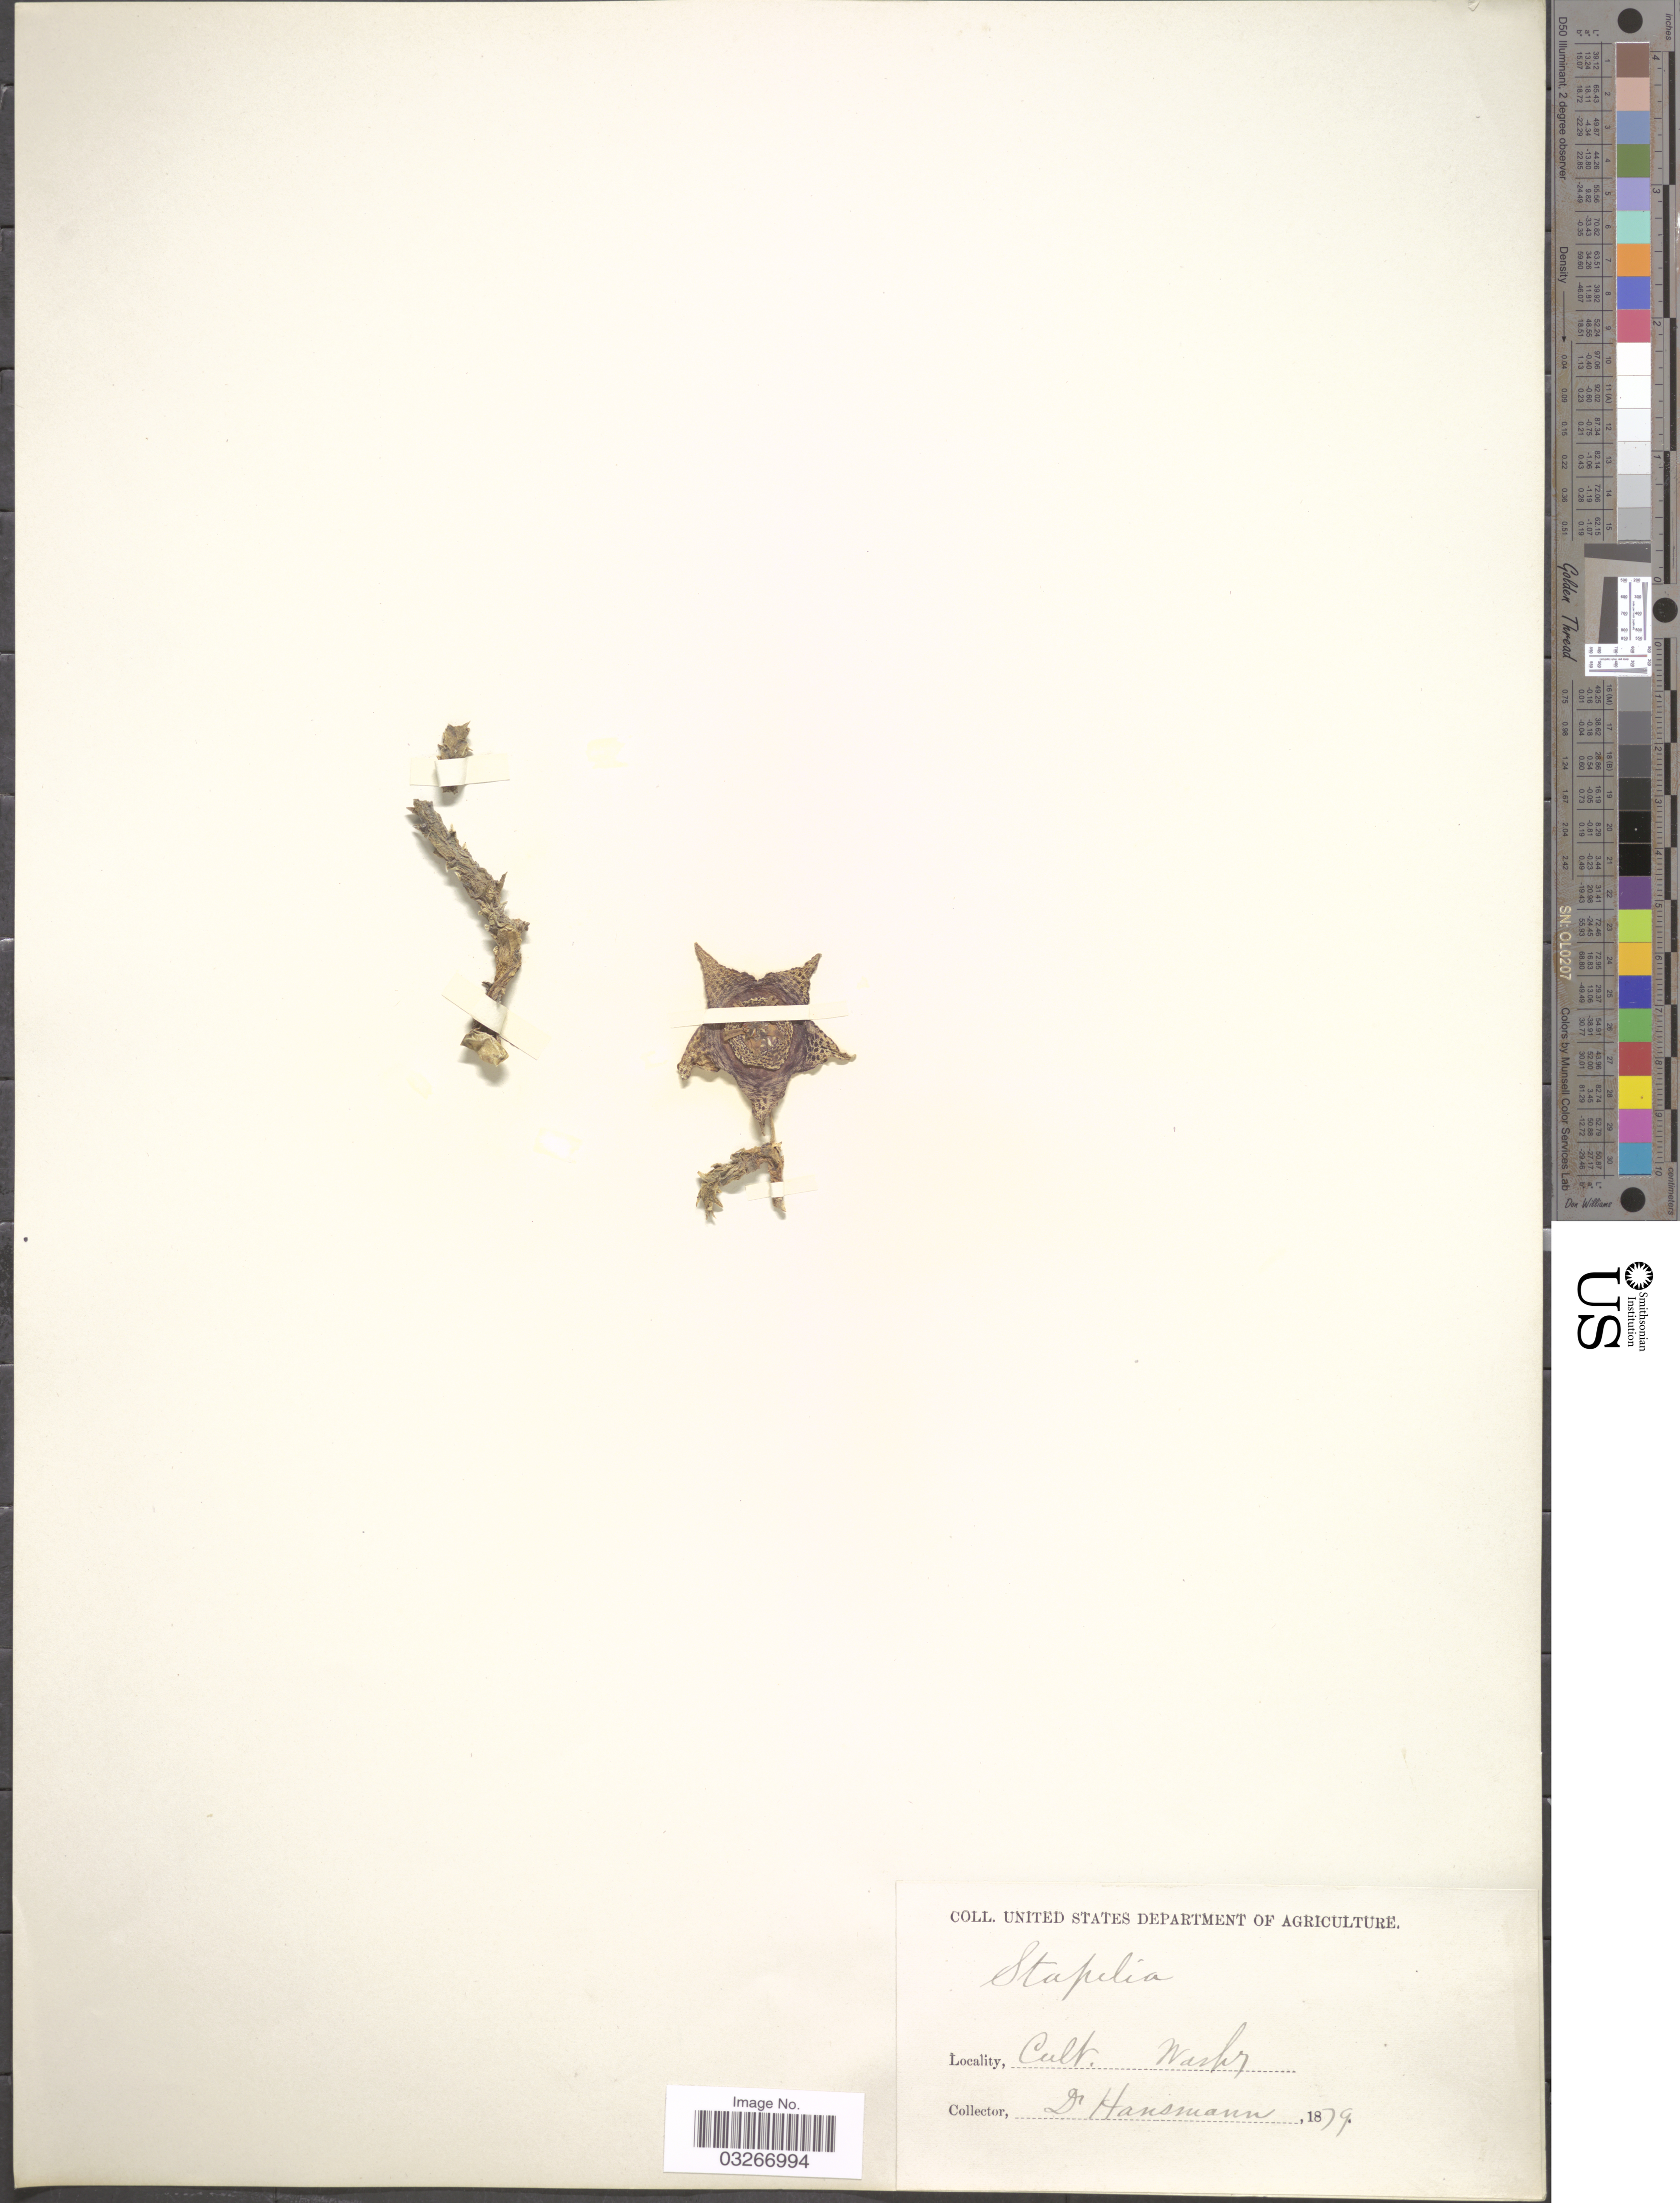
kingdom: Plantae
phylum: Tracheophyta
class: Magnoliopsida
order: Gentianales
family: Apocynaceae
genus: Orbea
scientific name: Orbea variegata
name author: (L.) Haw.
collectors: -. Hausmann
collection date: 1879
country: United States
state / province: Washington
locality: Wash.